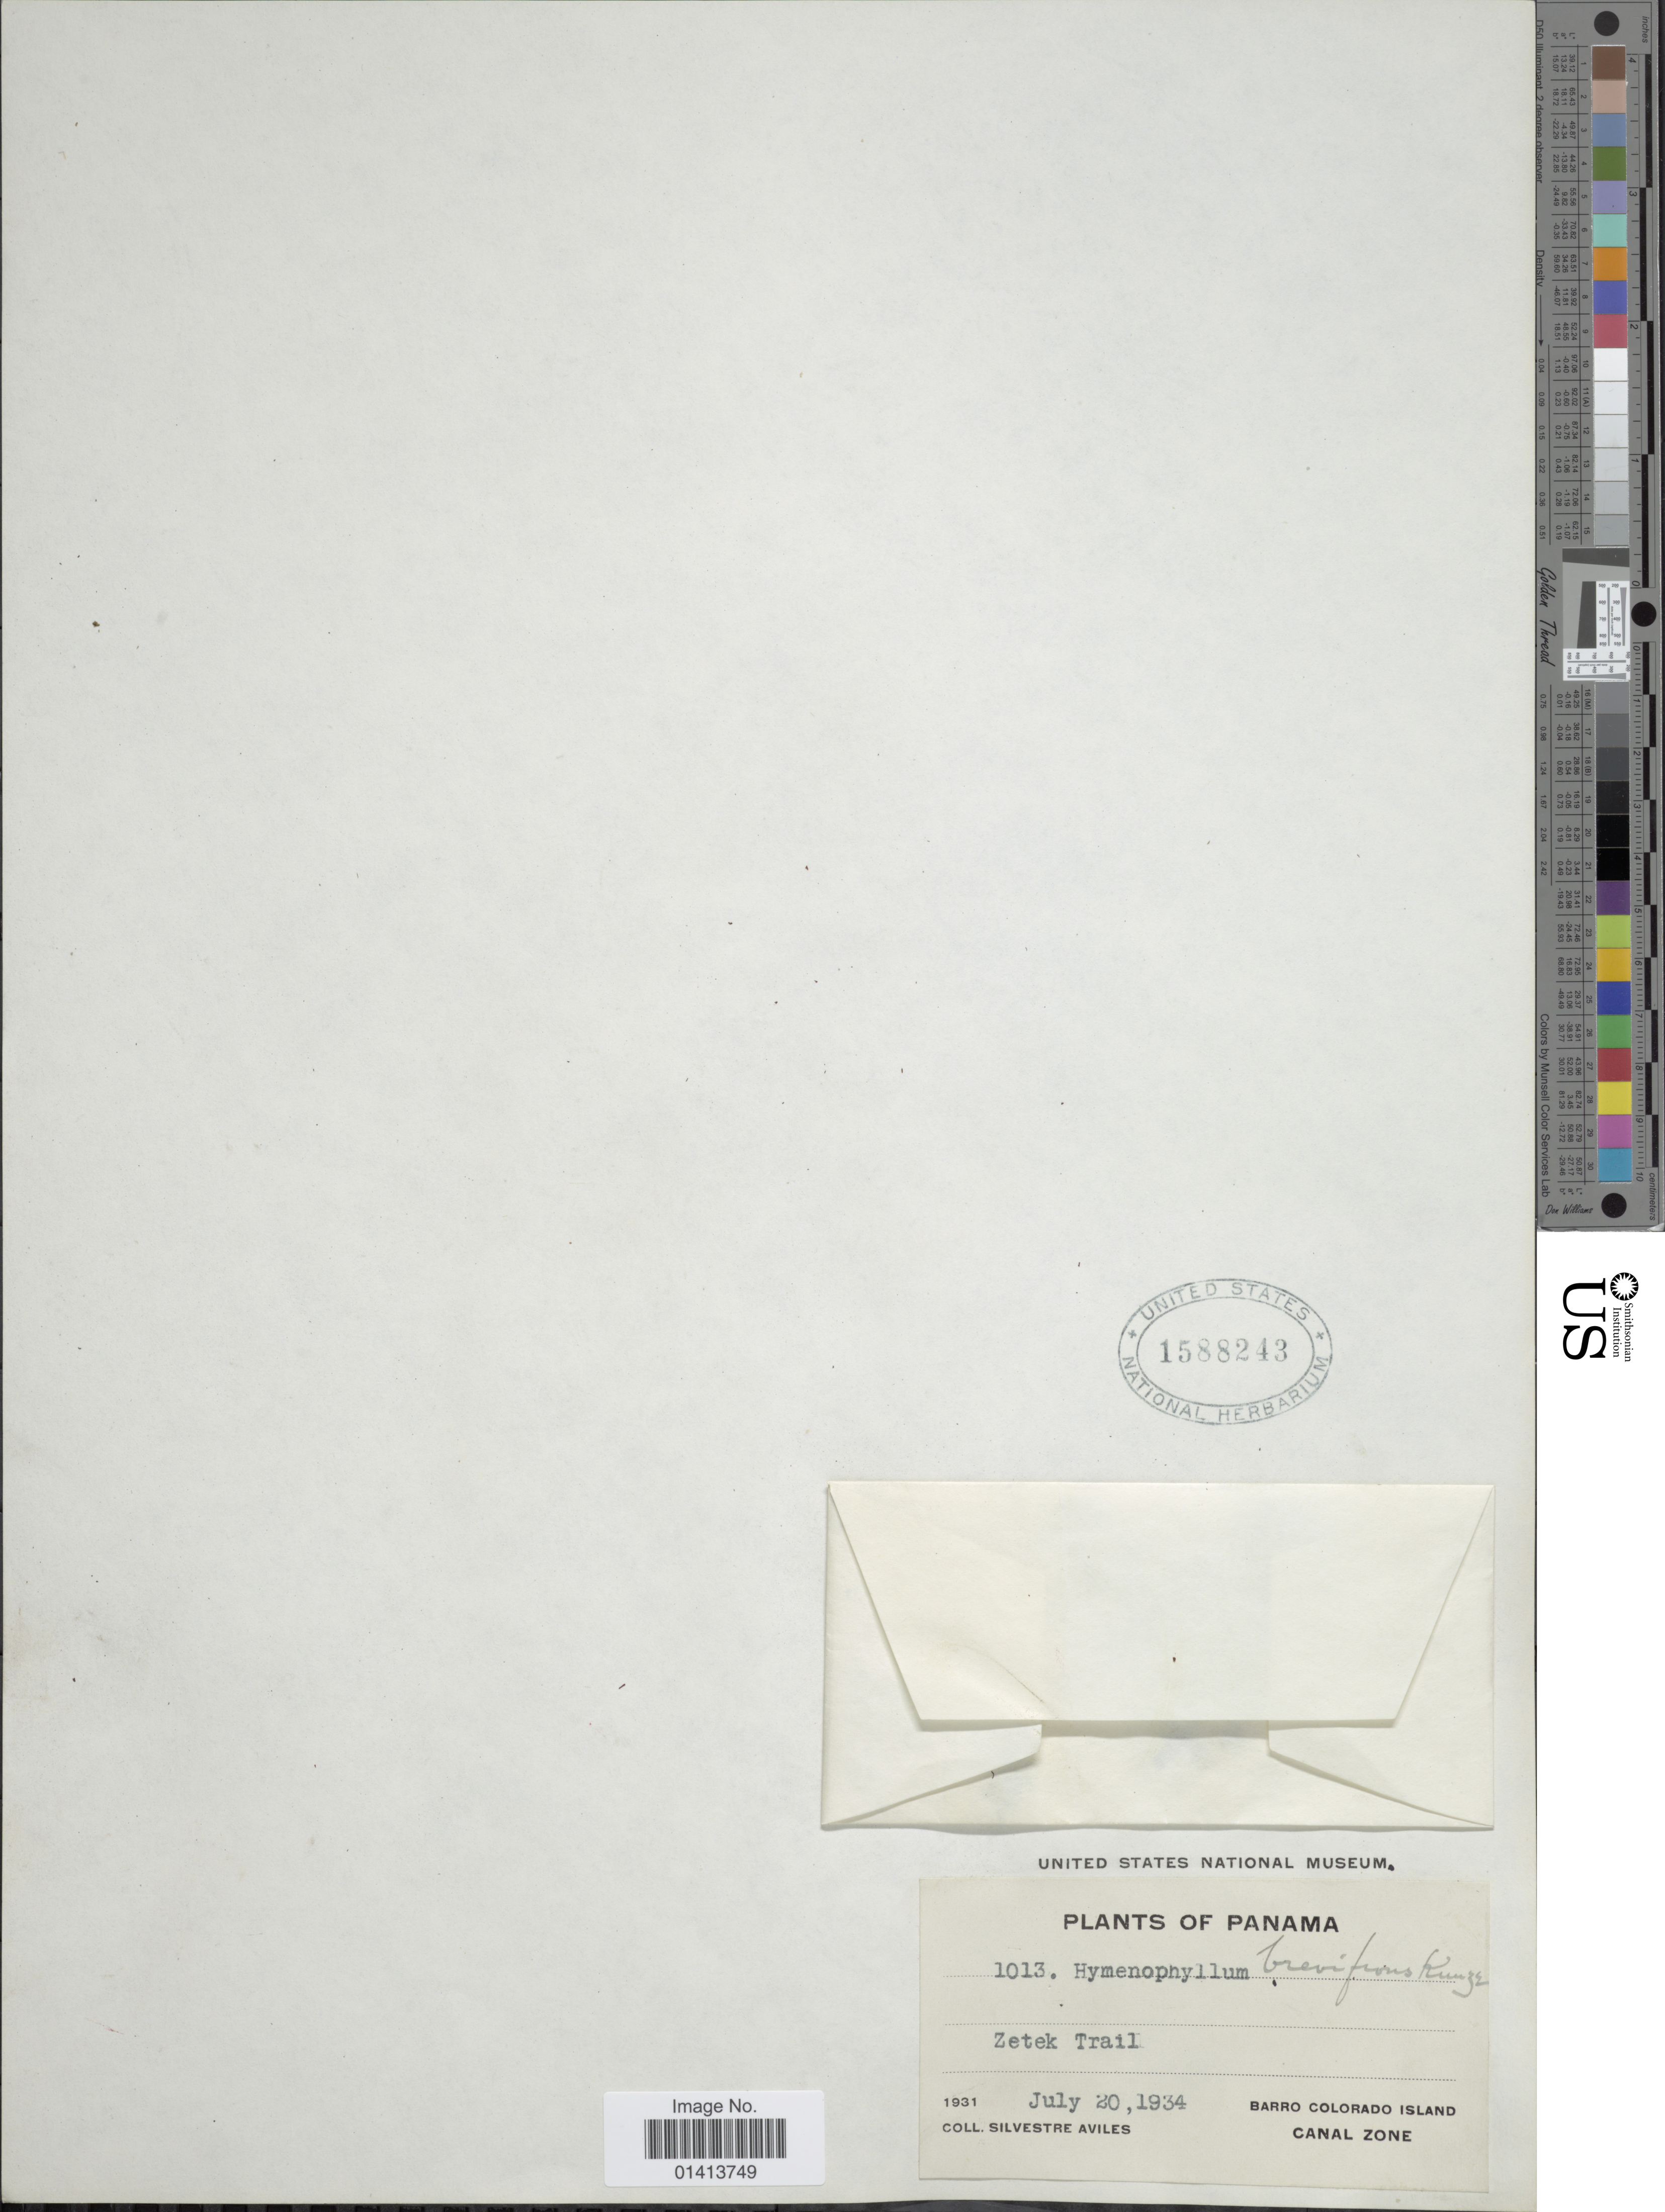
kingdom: Plantae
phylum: Tracheophyta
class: Polypodiopsida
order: Hymenophyllales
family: Hymenophyllaceae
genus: Hymenophyllum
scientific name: Hymenophyllum brevifrons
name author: Kunze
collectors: S. Aviles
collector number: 1013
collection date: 1934-07-20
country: Panama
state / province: Panamá Oeste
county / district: Canal Zone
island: Barro Colorado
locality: Zetek Trail, Barro Colorado Island, Canal Zone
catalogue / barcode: US 1588243